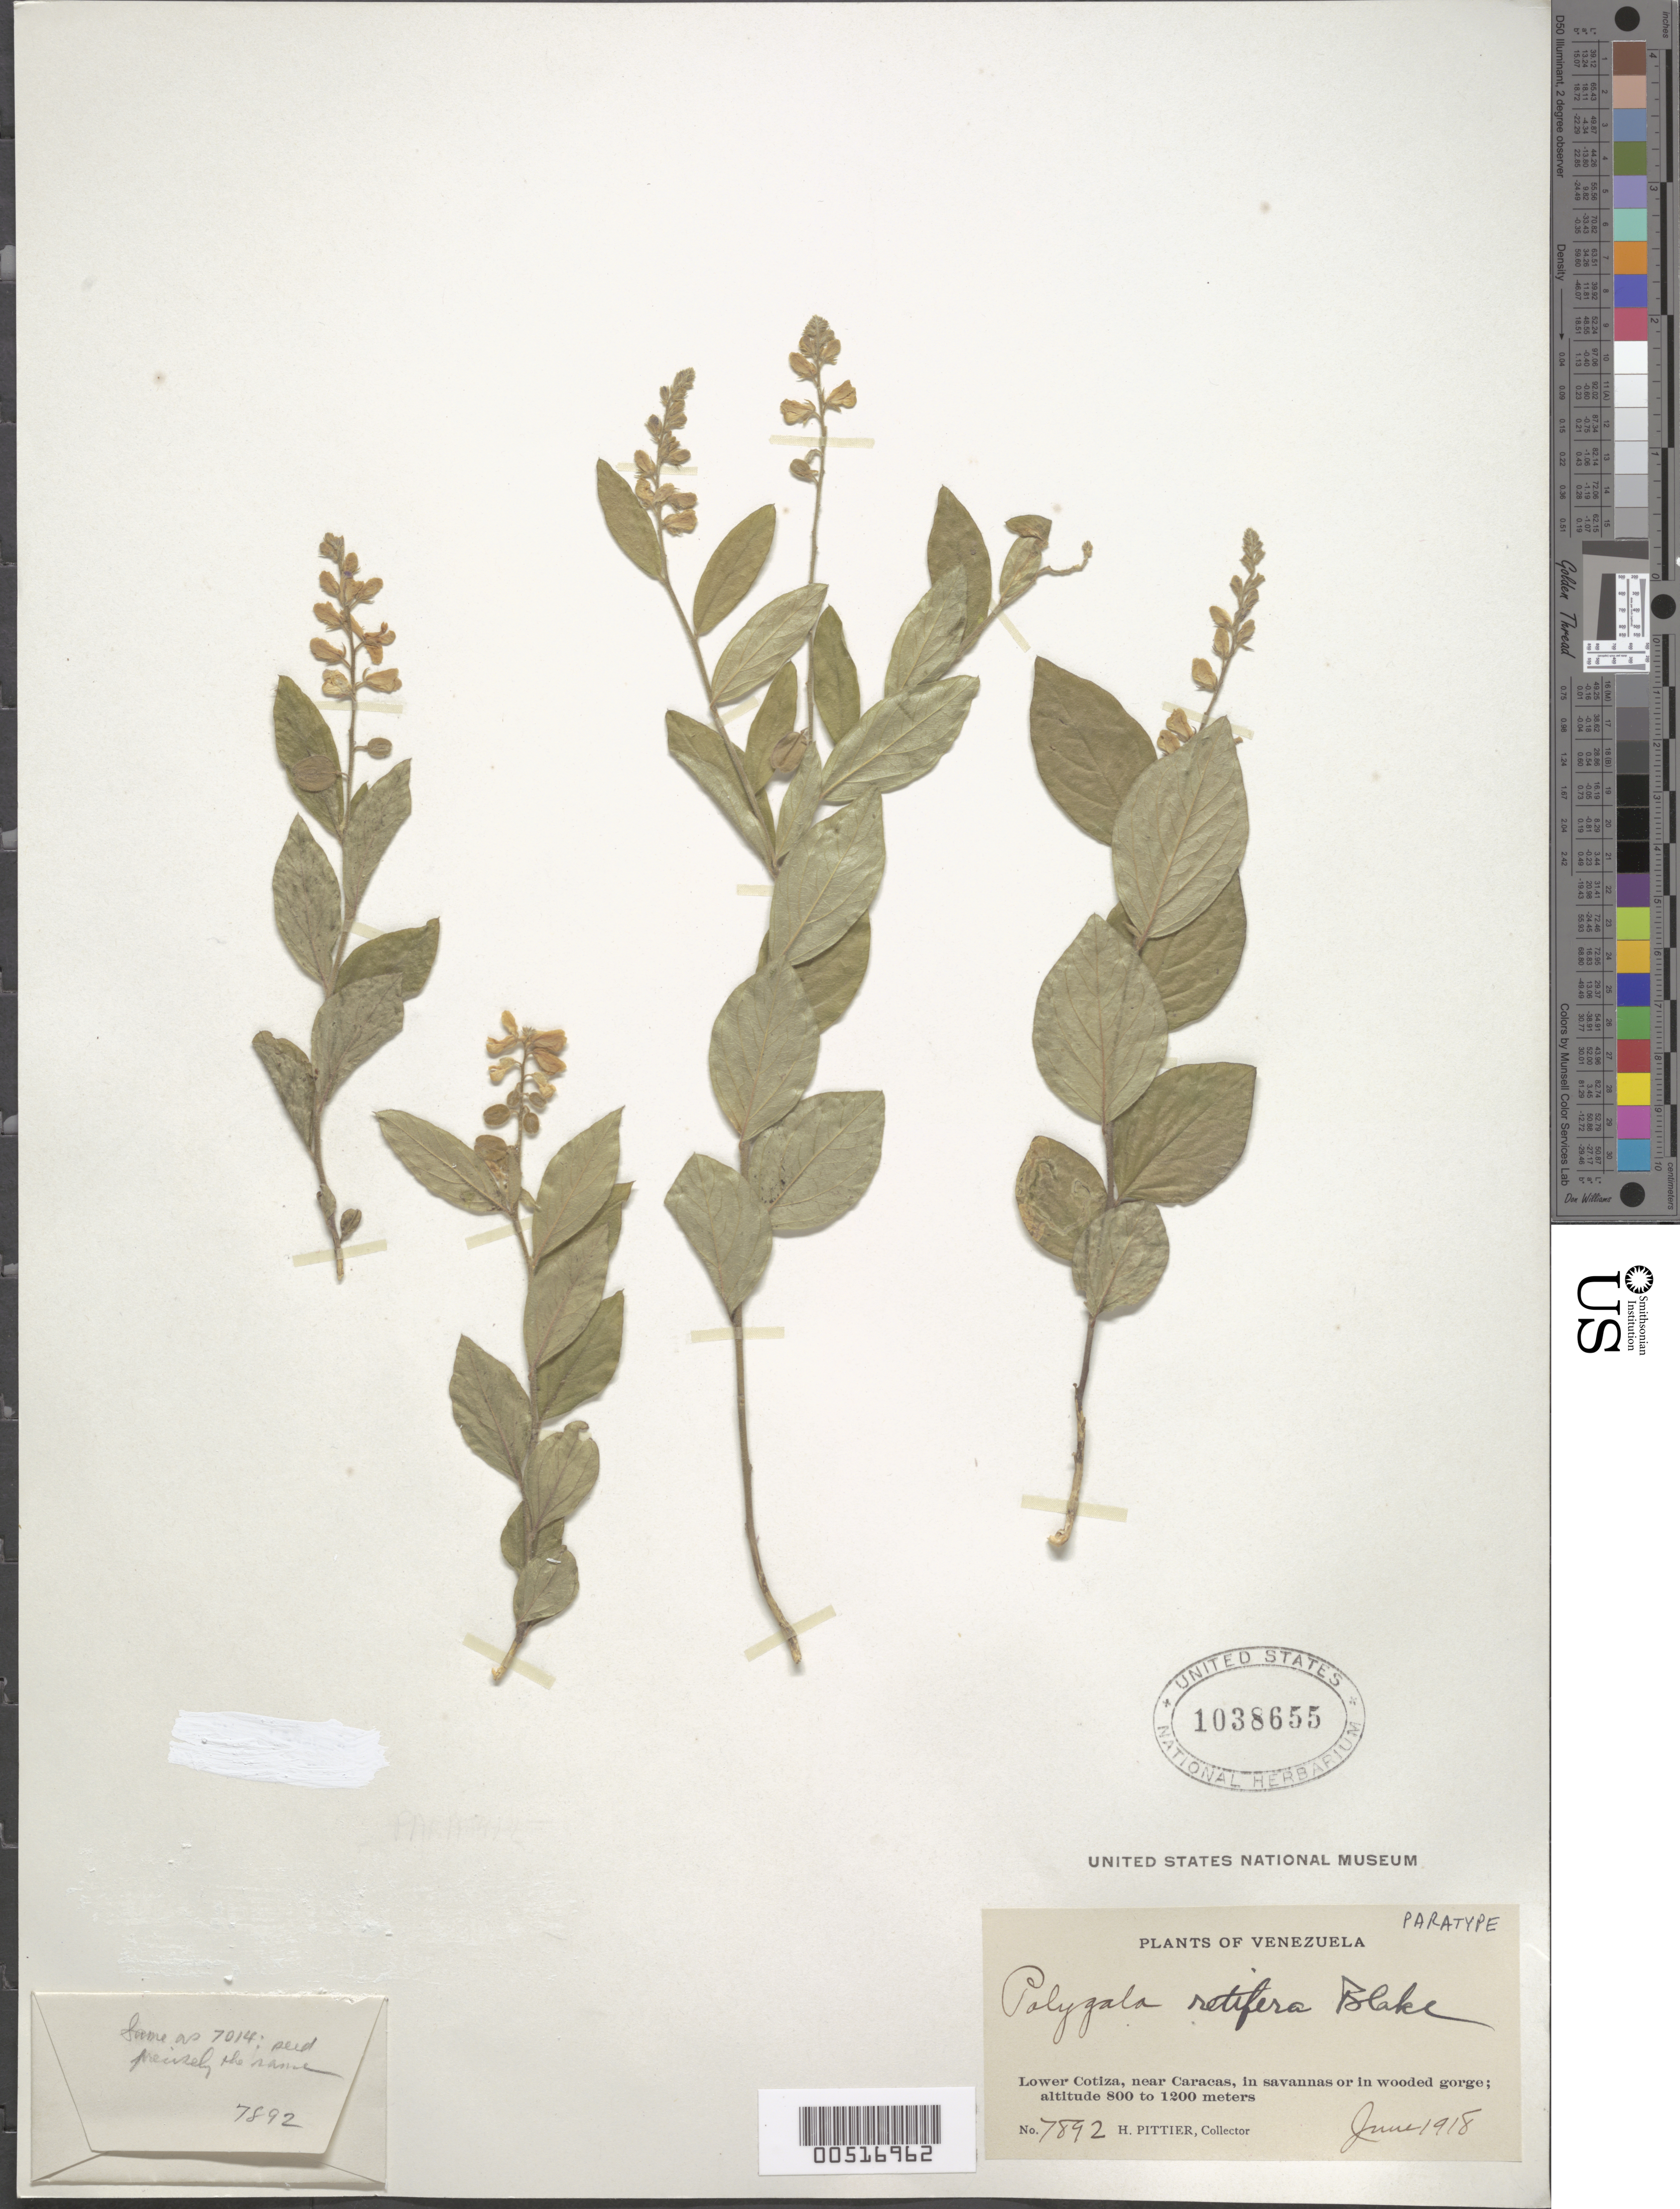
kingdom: Plantae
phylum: Tracheophyta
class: Magnoliopsida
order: Fabales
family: Polygalaceae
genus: Hebecarpa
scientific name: Hebecarpa caracasana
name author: (Kunth) J.R. Abbott & J.F.B. Pastore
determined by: Strong, Mark T., (BOT), Smithsonian Institution - National Museum of Natural History (UNITED STATES)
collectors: H. F. Pittier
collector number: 7892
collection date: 1918-06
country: Venezuela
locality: Lower Cotiza, near Caracas.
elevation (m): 800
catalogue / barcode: US 1038655